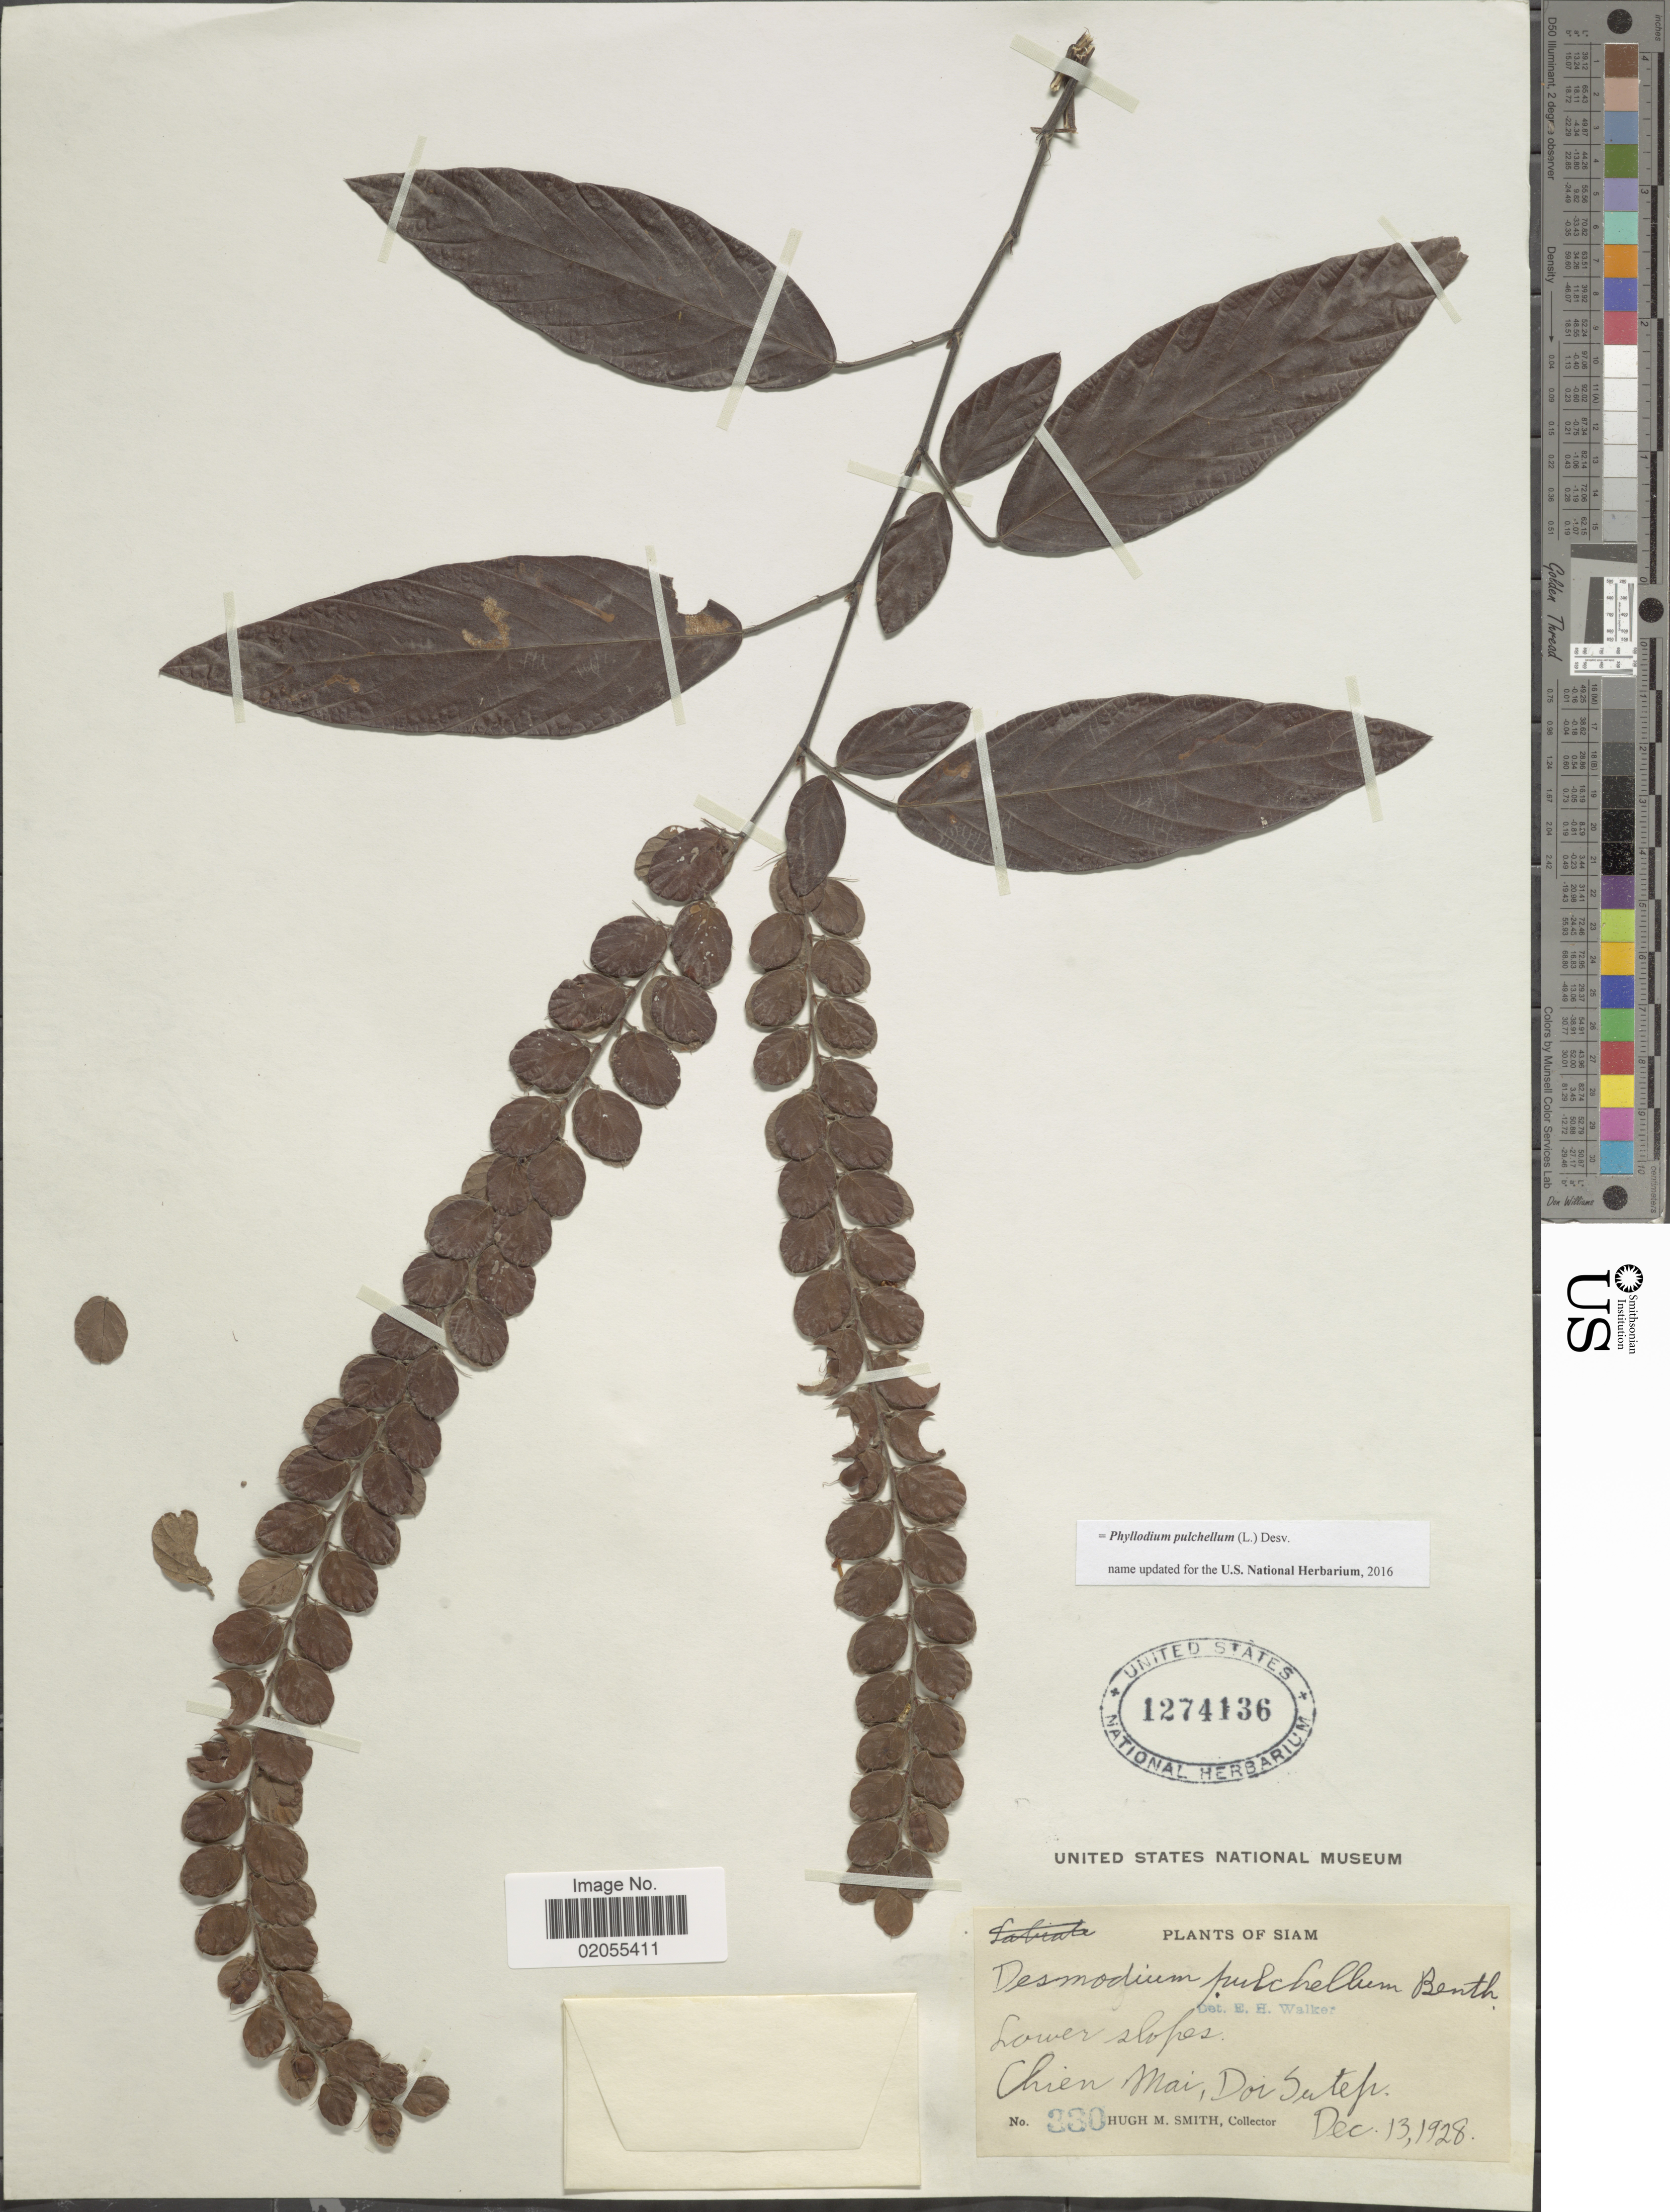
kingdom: Plantae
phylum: Tracheophyta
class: Magnoliopsida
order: Fabales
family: Fabaceae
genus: Phyllodium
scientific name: Phyllodium pulchellum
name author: (L.) Desv.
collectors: H. M. Smith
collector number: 330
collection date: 1928-12-13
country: Thailand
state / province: Chiang Mai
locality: Siam, Doi Sutep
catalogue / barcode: US 1274136